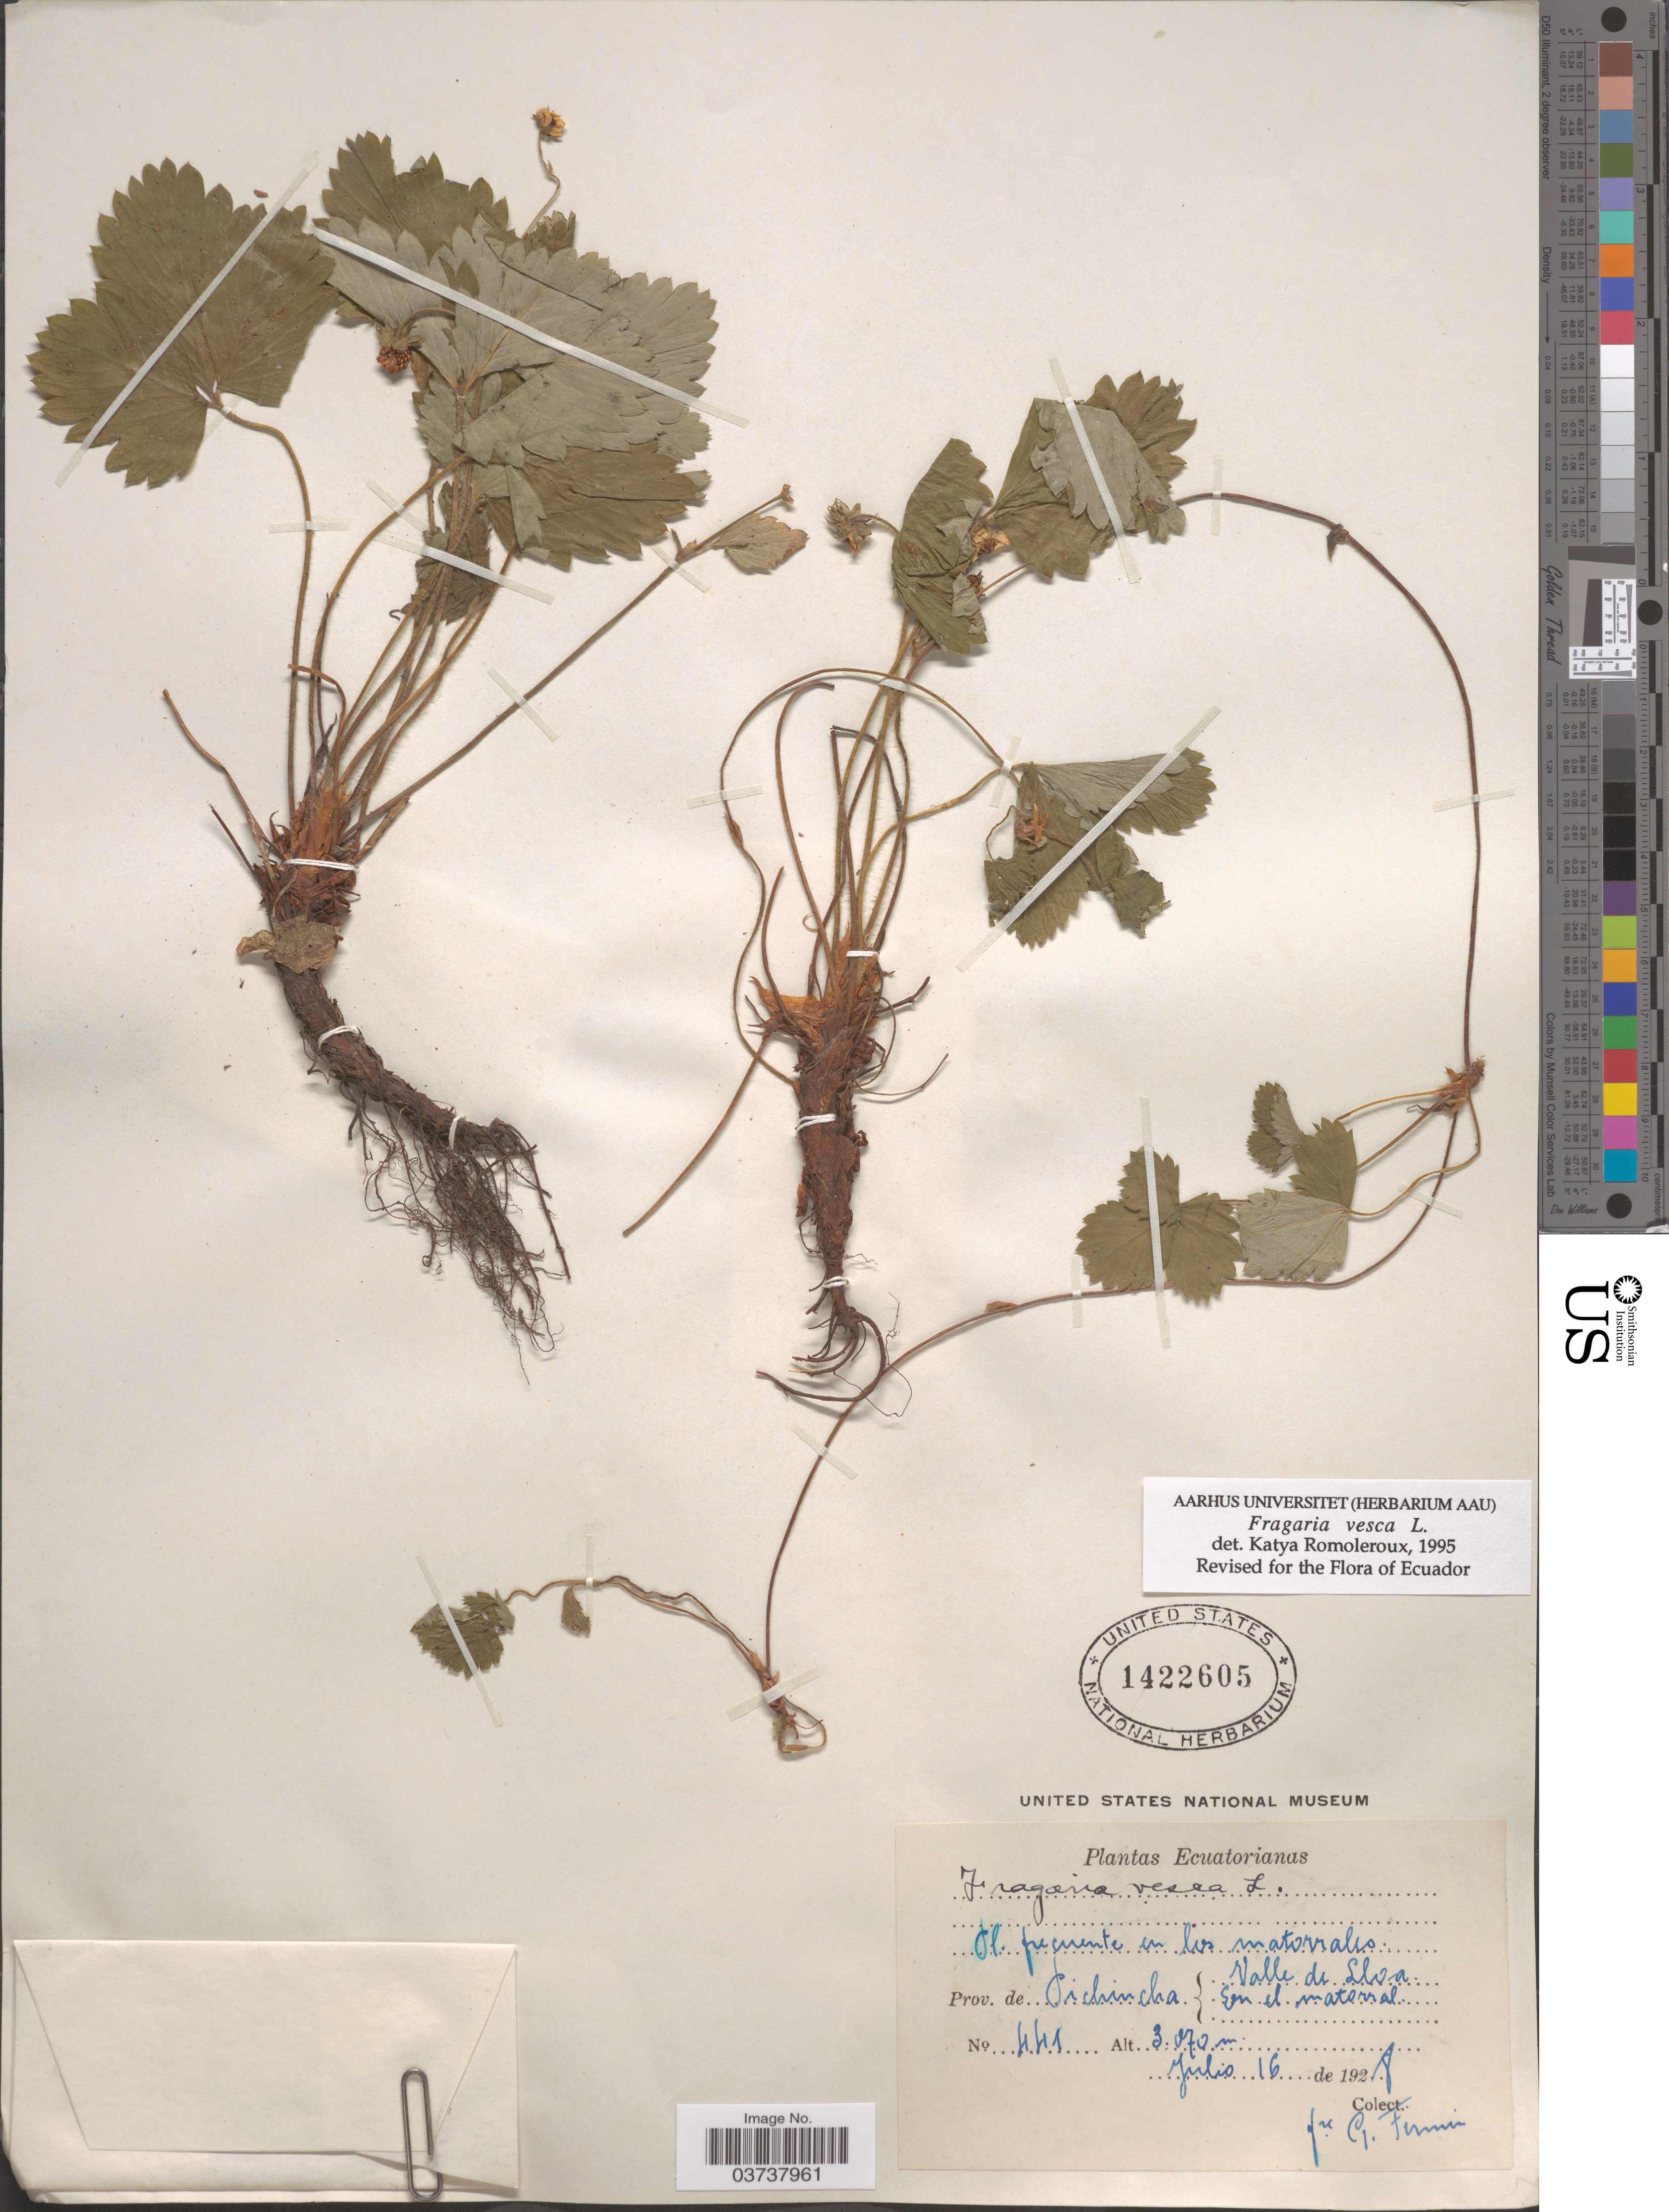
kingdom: Plantae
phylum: Tracheophyta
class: Magnoliopsida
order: Rosales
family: Rosaceae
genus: Fragaria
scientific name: Fragaria vesca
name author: L.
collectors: F. Firmin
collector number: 441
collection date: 1928-07-16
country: Ecuador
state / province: Pichincha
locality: Valle de Lloa, En el matorral.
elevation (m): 3070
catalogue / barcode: US 1422605